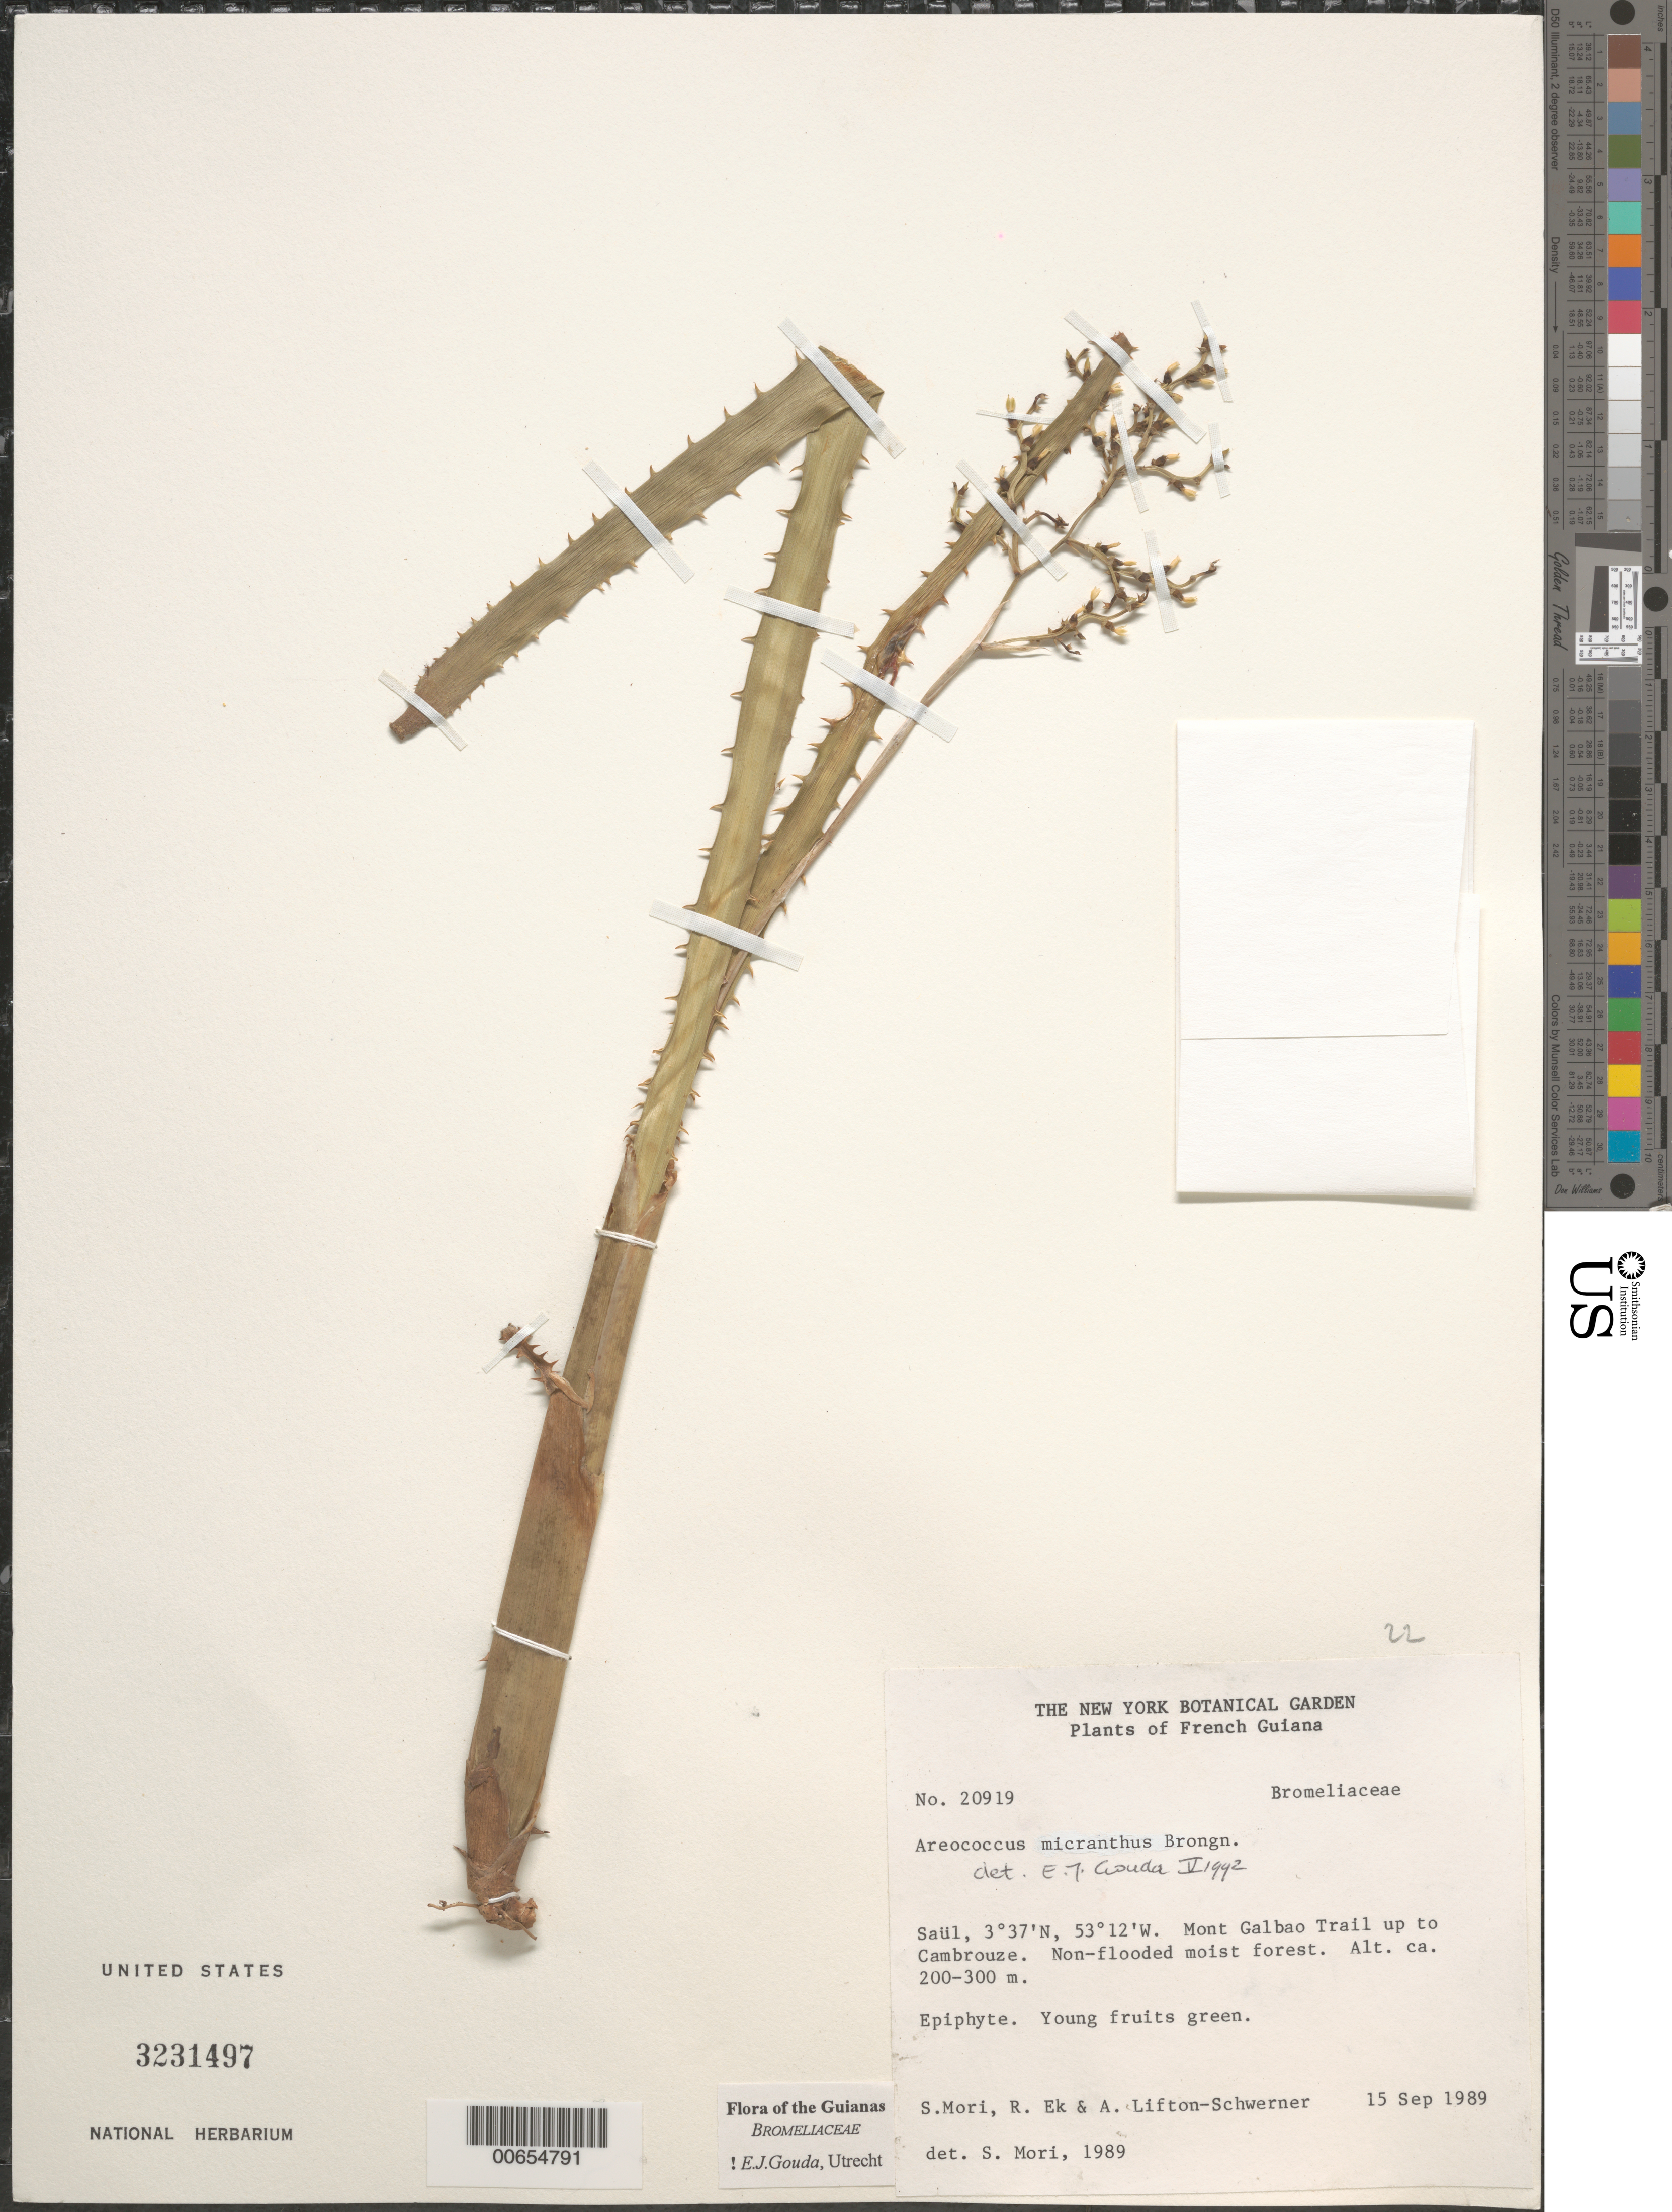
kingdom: Plantae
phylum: Tracheophyta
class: Liliopsida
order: Poales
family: Bromeliaceae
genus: Araeococcus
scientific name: Araeococcus micranthus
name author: Brongn.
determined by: Gouda, E. J.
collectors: S. Mori, C. A. Gracie, Bobbi Angell, M. Rothman & K. Wrightman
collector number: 20919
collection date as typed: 15-Sep-89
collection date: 1989-09-15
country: French Guiana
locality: Saül, Mont Galbao Trail up to Cambrouze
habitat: Non-flooded moist forest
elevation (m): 200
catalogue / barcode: US 3231497